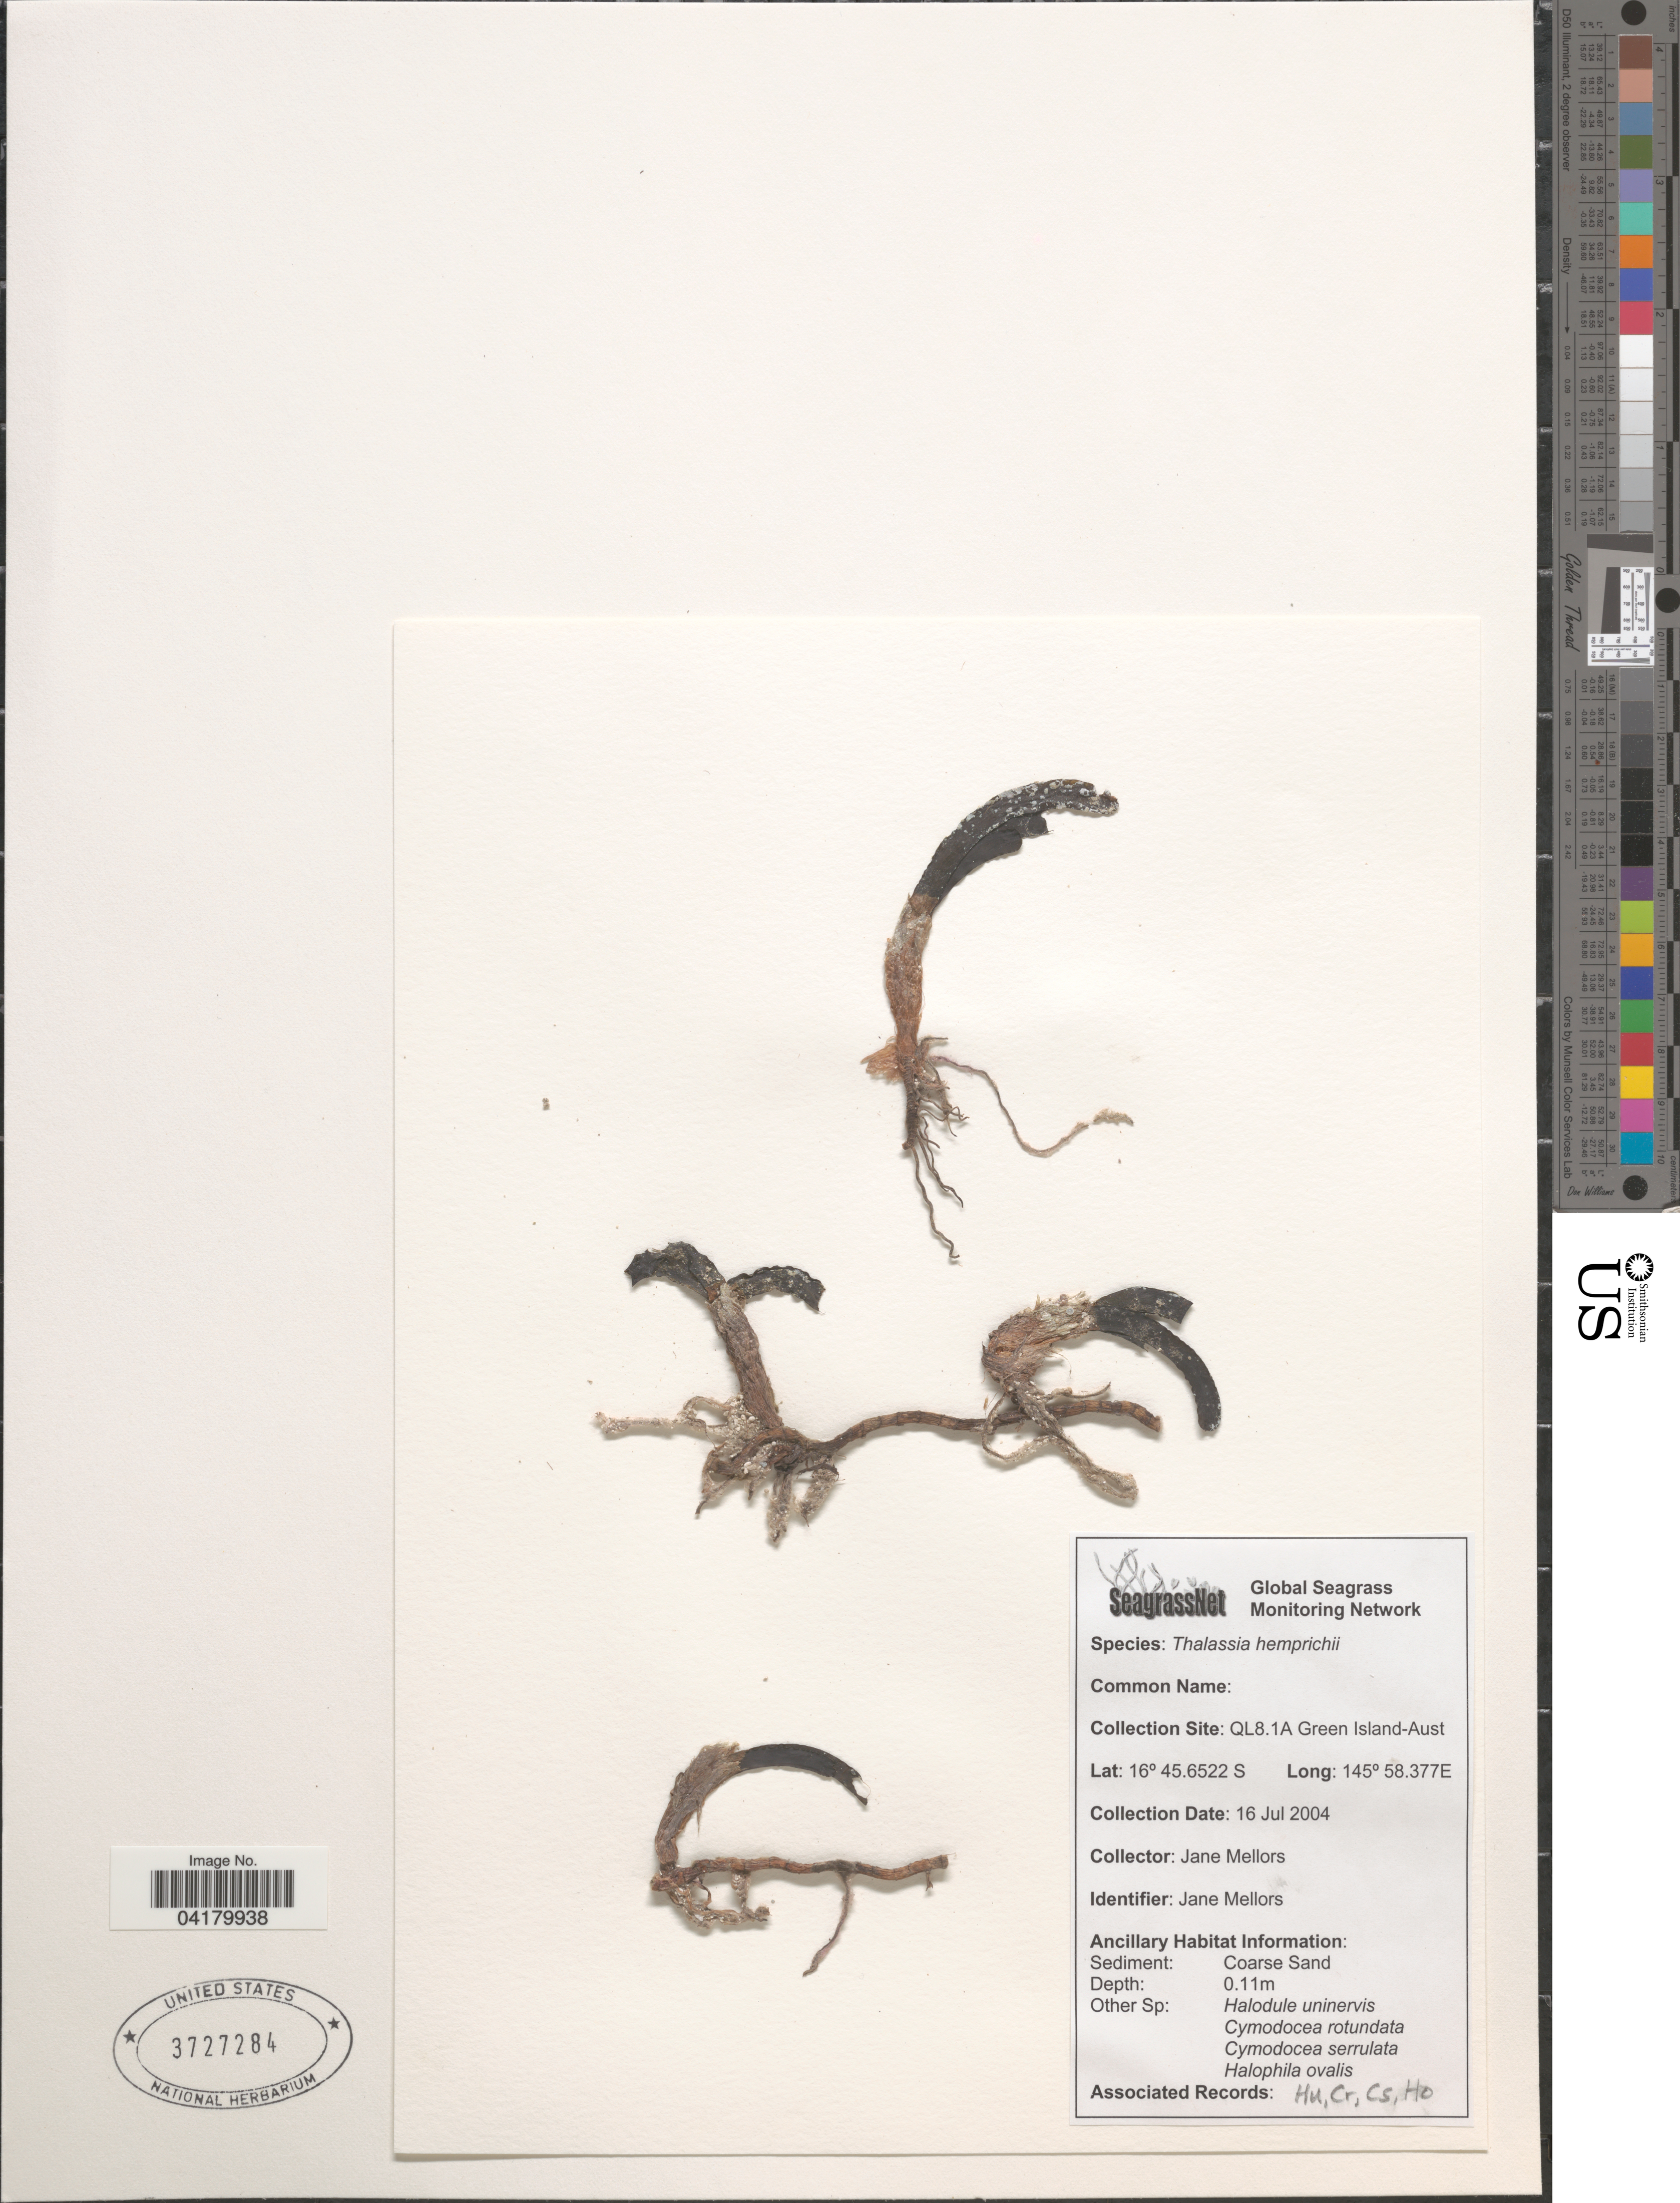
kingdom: Plantae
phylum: Tracheophyta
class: Liliopsida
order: Alismatales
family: Hydrocharitaceae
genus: Thalassia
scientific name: Thalassia hemprichii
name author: Asch.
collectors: J. Mellors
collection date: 2004-07-16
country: Australia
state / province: Queensland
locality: Collection Site: QL8.1A Green Island.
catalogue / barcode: US 3727284